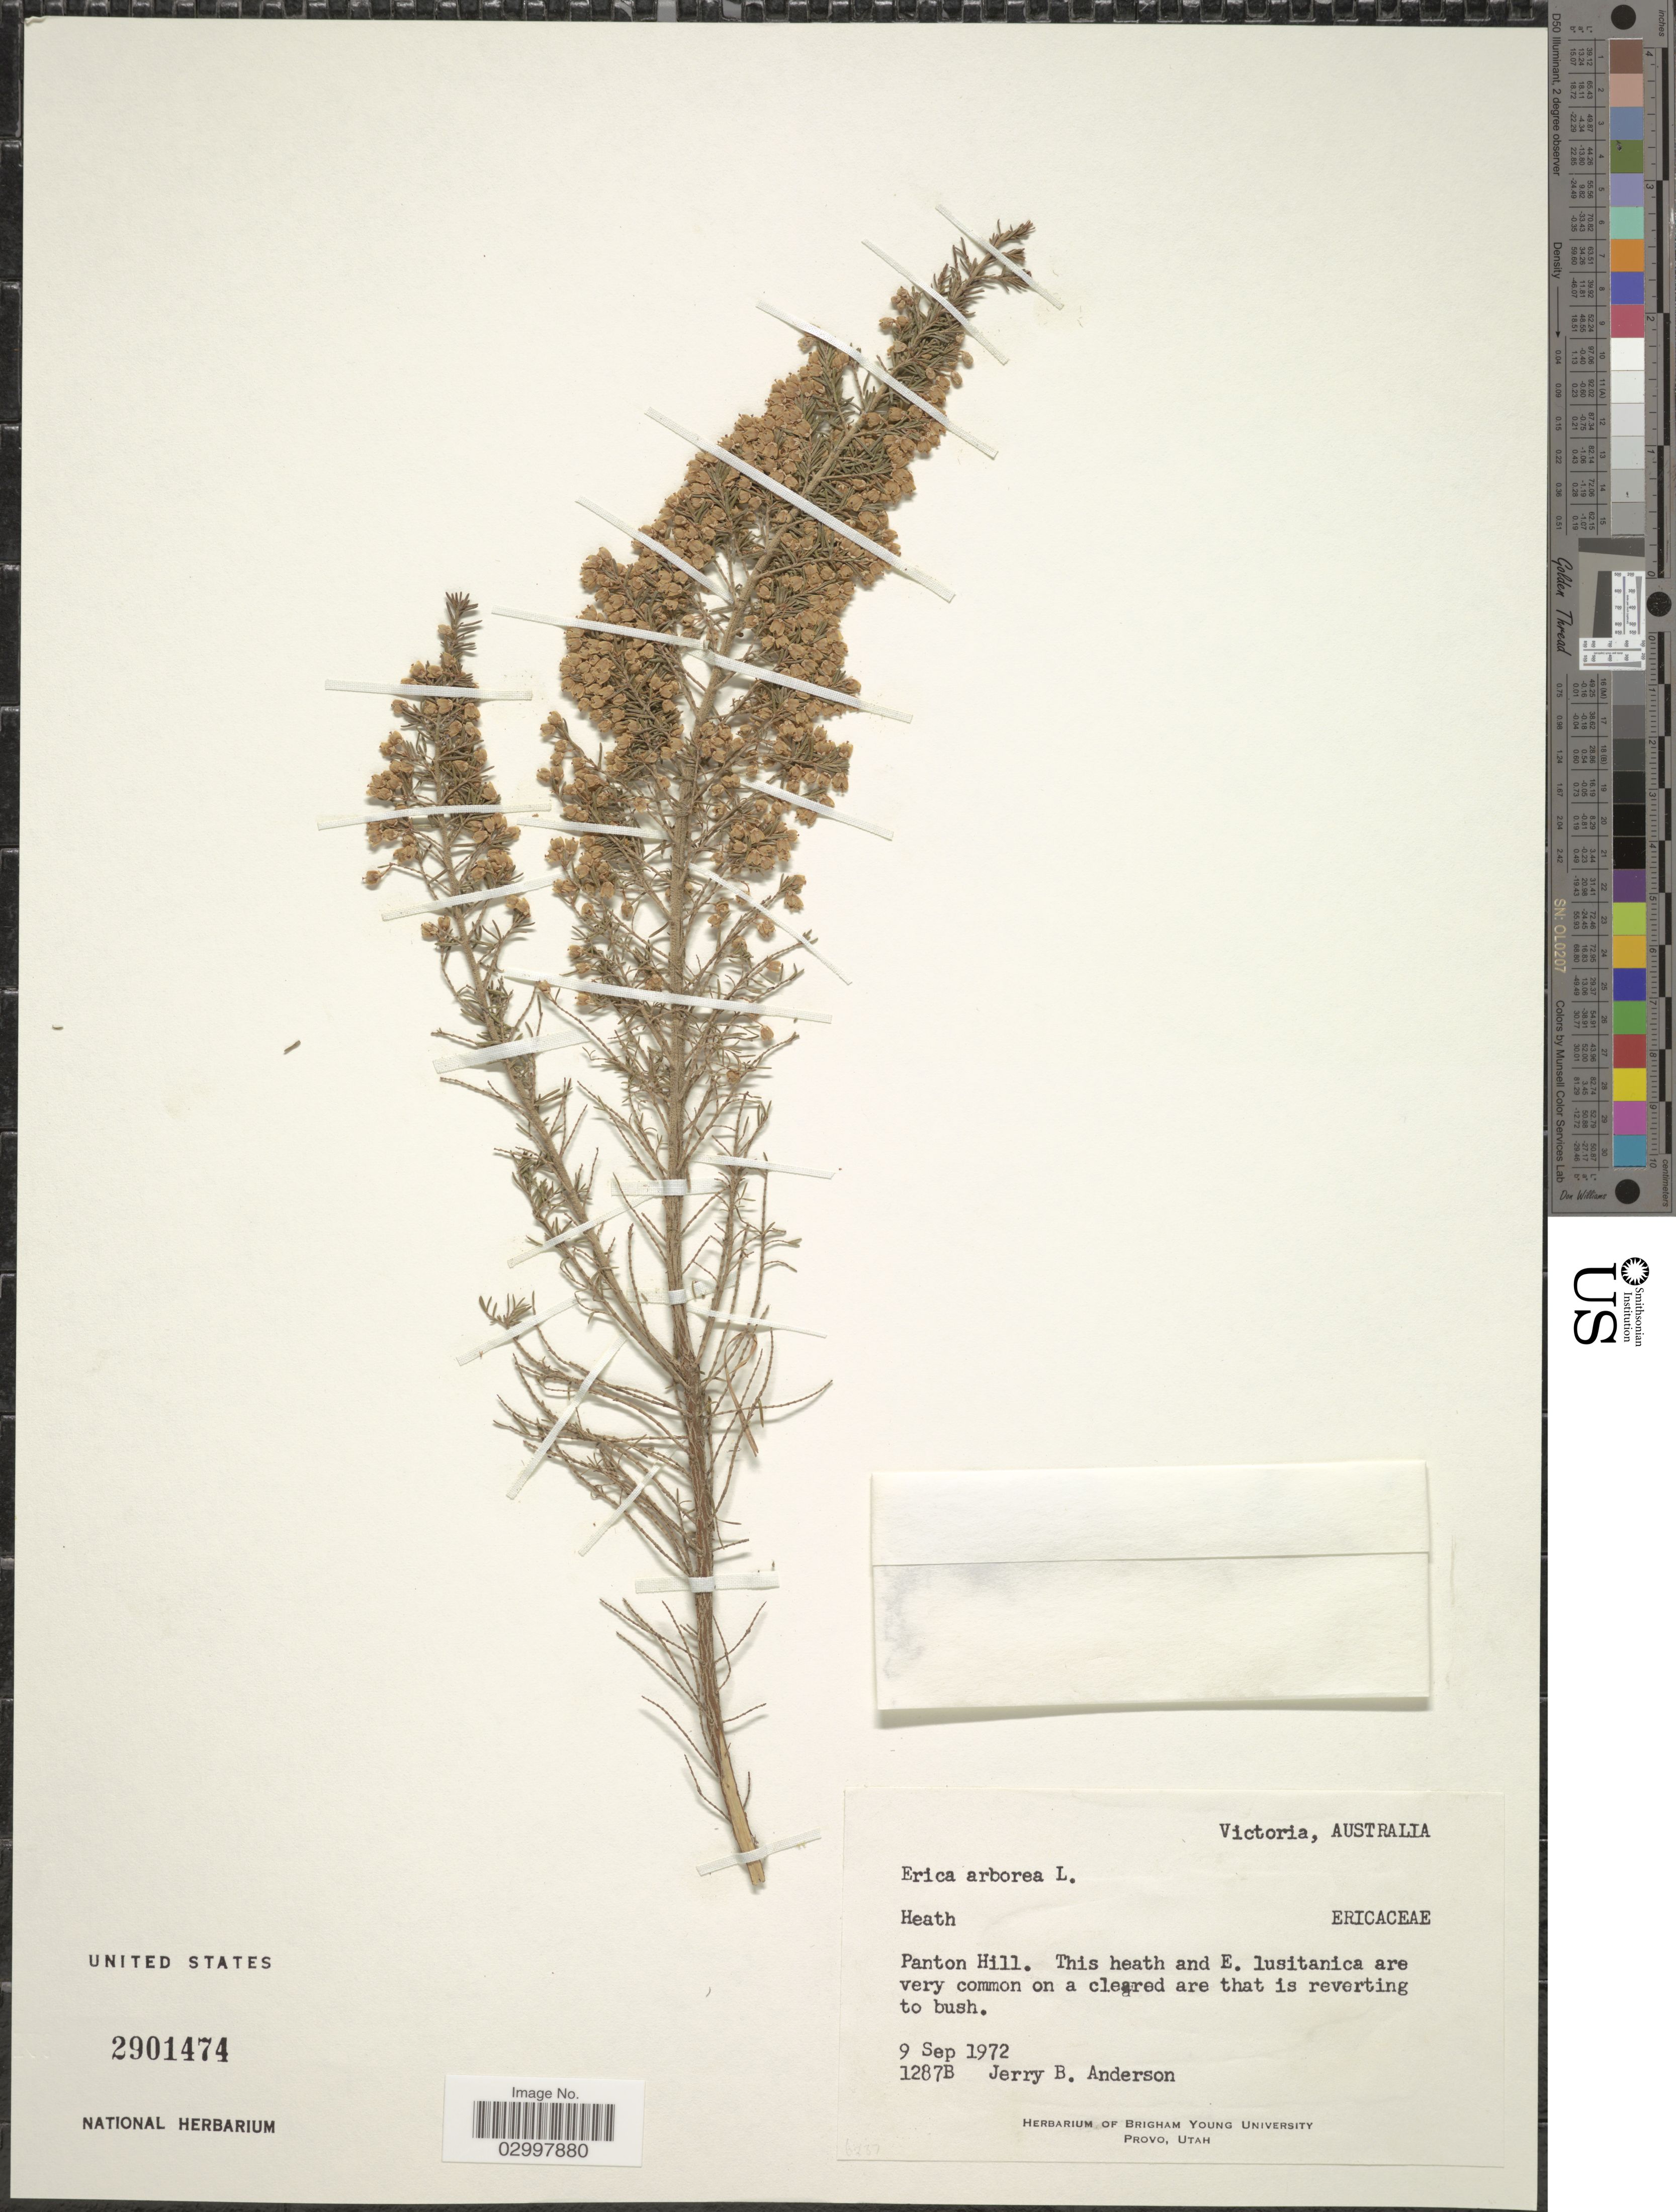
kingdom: Plantae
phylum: Tracheophyta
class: Magnoliopsida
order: Ericales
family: Ericaceae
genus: Erica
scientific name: Erica arborea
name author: L.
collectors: J. B. Anderson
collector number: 1287B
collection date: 1972-09-09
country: Australia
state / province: Victoria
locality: Victoria. Panton Hill.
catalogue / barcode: US 2901474